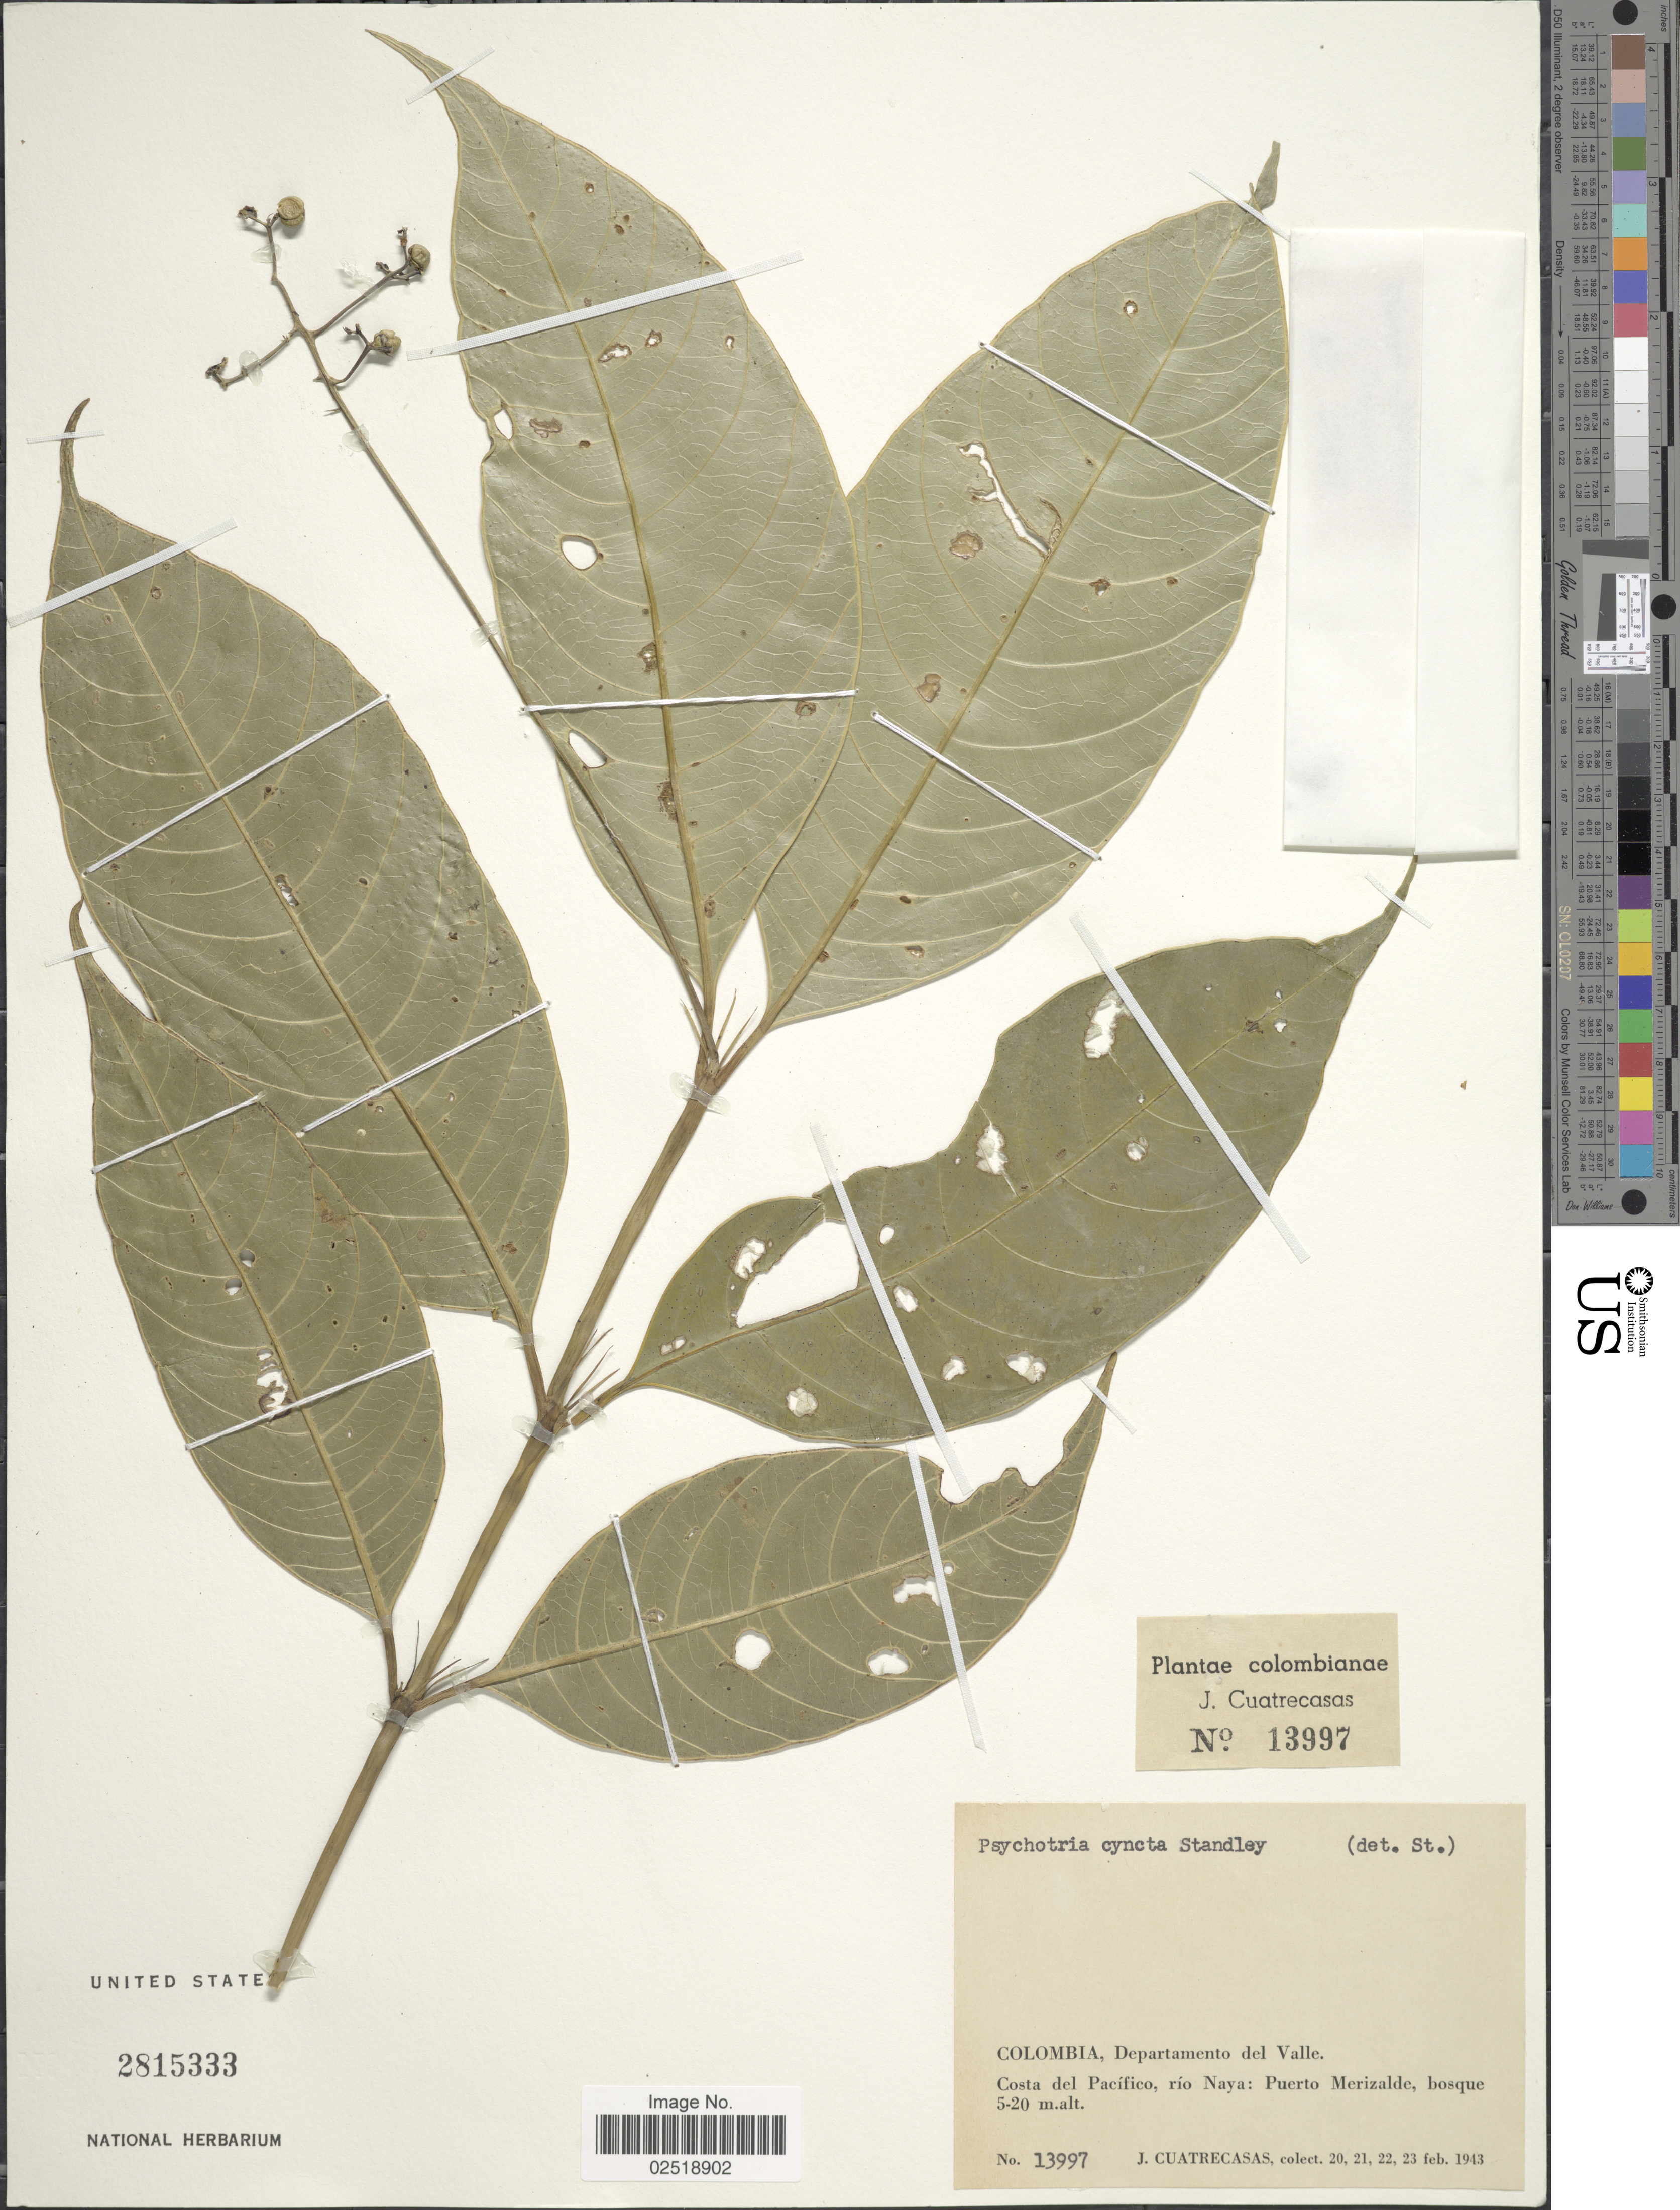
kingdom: Plantae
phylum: Tracheophyta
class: Magnoliopsida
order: Gentianales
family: Rubiaceae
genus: Psychotria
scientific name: Psychotria cincta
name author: Standl.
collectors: J. Cuatrecasas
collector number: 13997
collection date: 1943-02-20/1943-02-23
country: Colombia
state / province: Valle del Cauca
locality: Departamento del Valle, Costa del Pacífico; río Naya: Puerto Merizalde, bosque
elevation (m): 5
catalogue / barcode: US 2815333